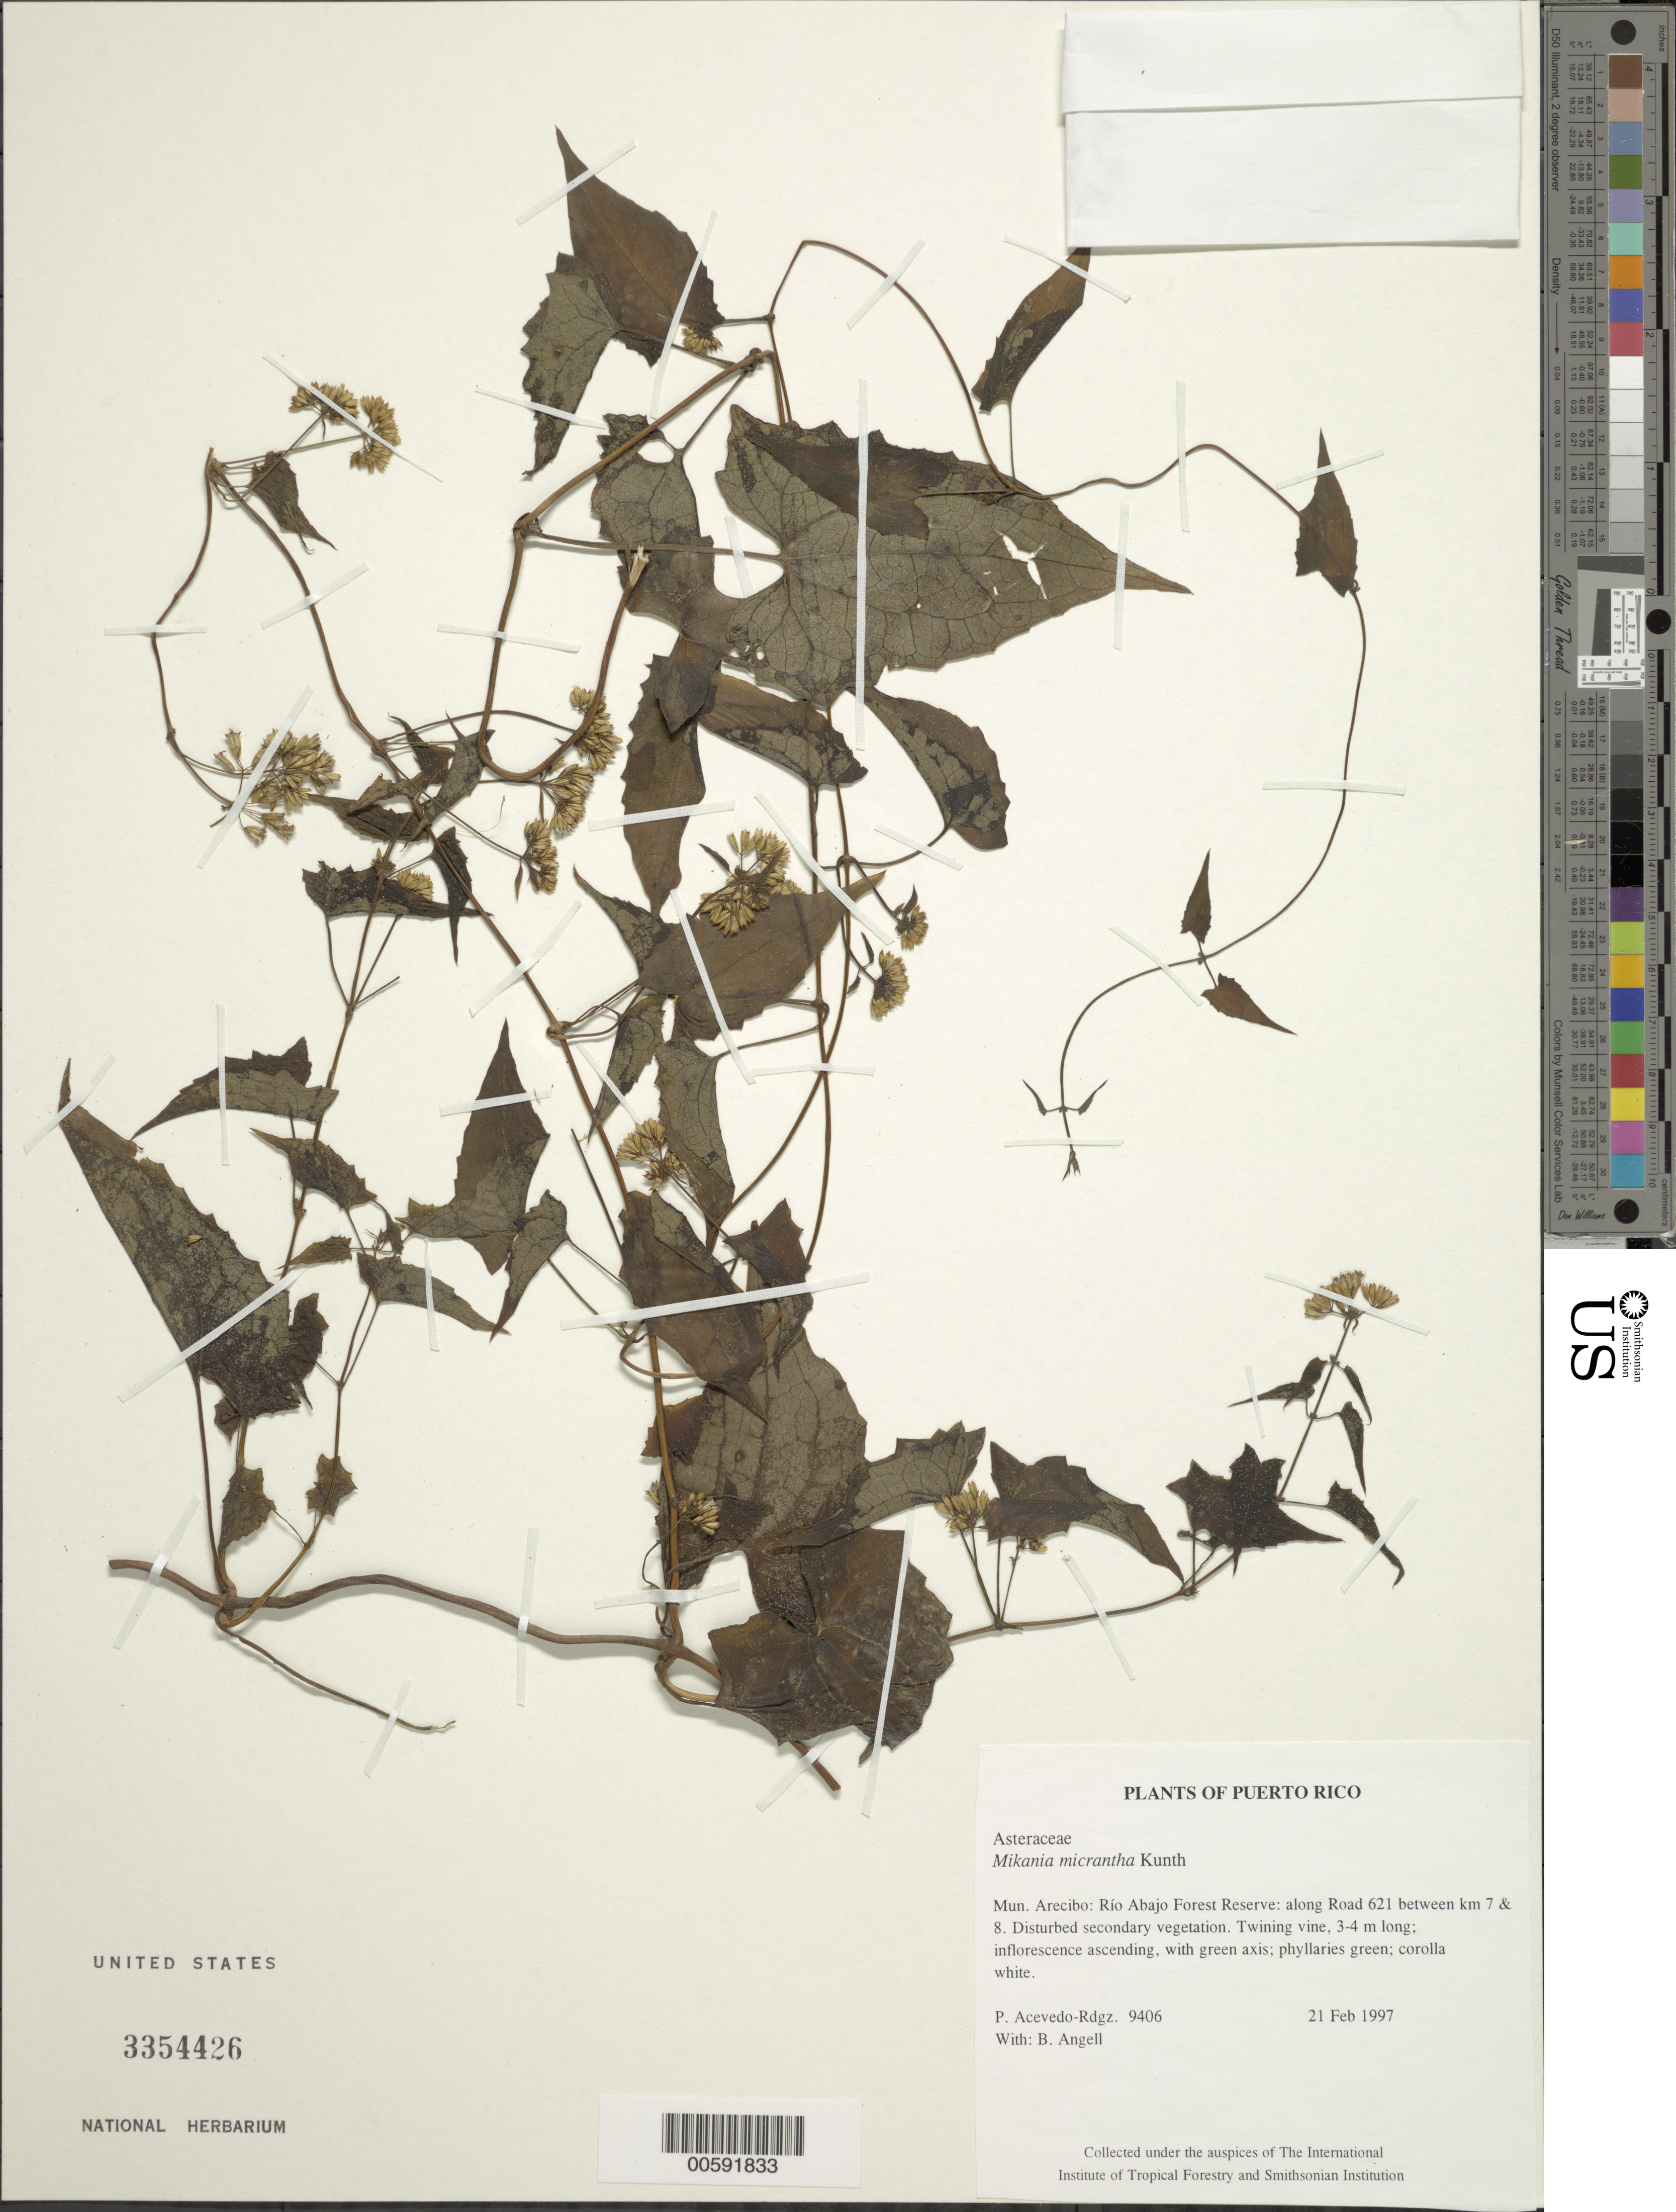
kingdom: Plantae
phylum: Tracheophyta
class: Magnoliopsida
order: Asterales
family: Asteraceae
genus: Mikania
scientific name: Mikania micrantha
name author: Kunth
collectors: P. Acevedo-Rodr. & Bobbi Angell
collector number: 9406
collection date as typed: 21 Feb 1997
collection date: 1997-02-21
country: Puerto Rico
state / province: Arecibo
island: Puerto Rico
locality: Arecibo; Río Abajo Forest Reserve: along Road 621 between km 7 & 8.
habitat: Disturbed secondary vegetation.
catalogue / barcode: US 3354426